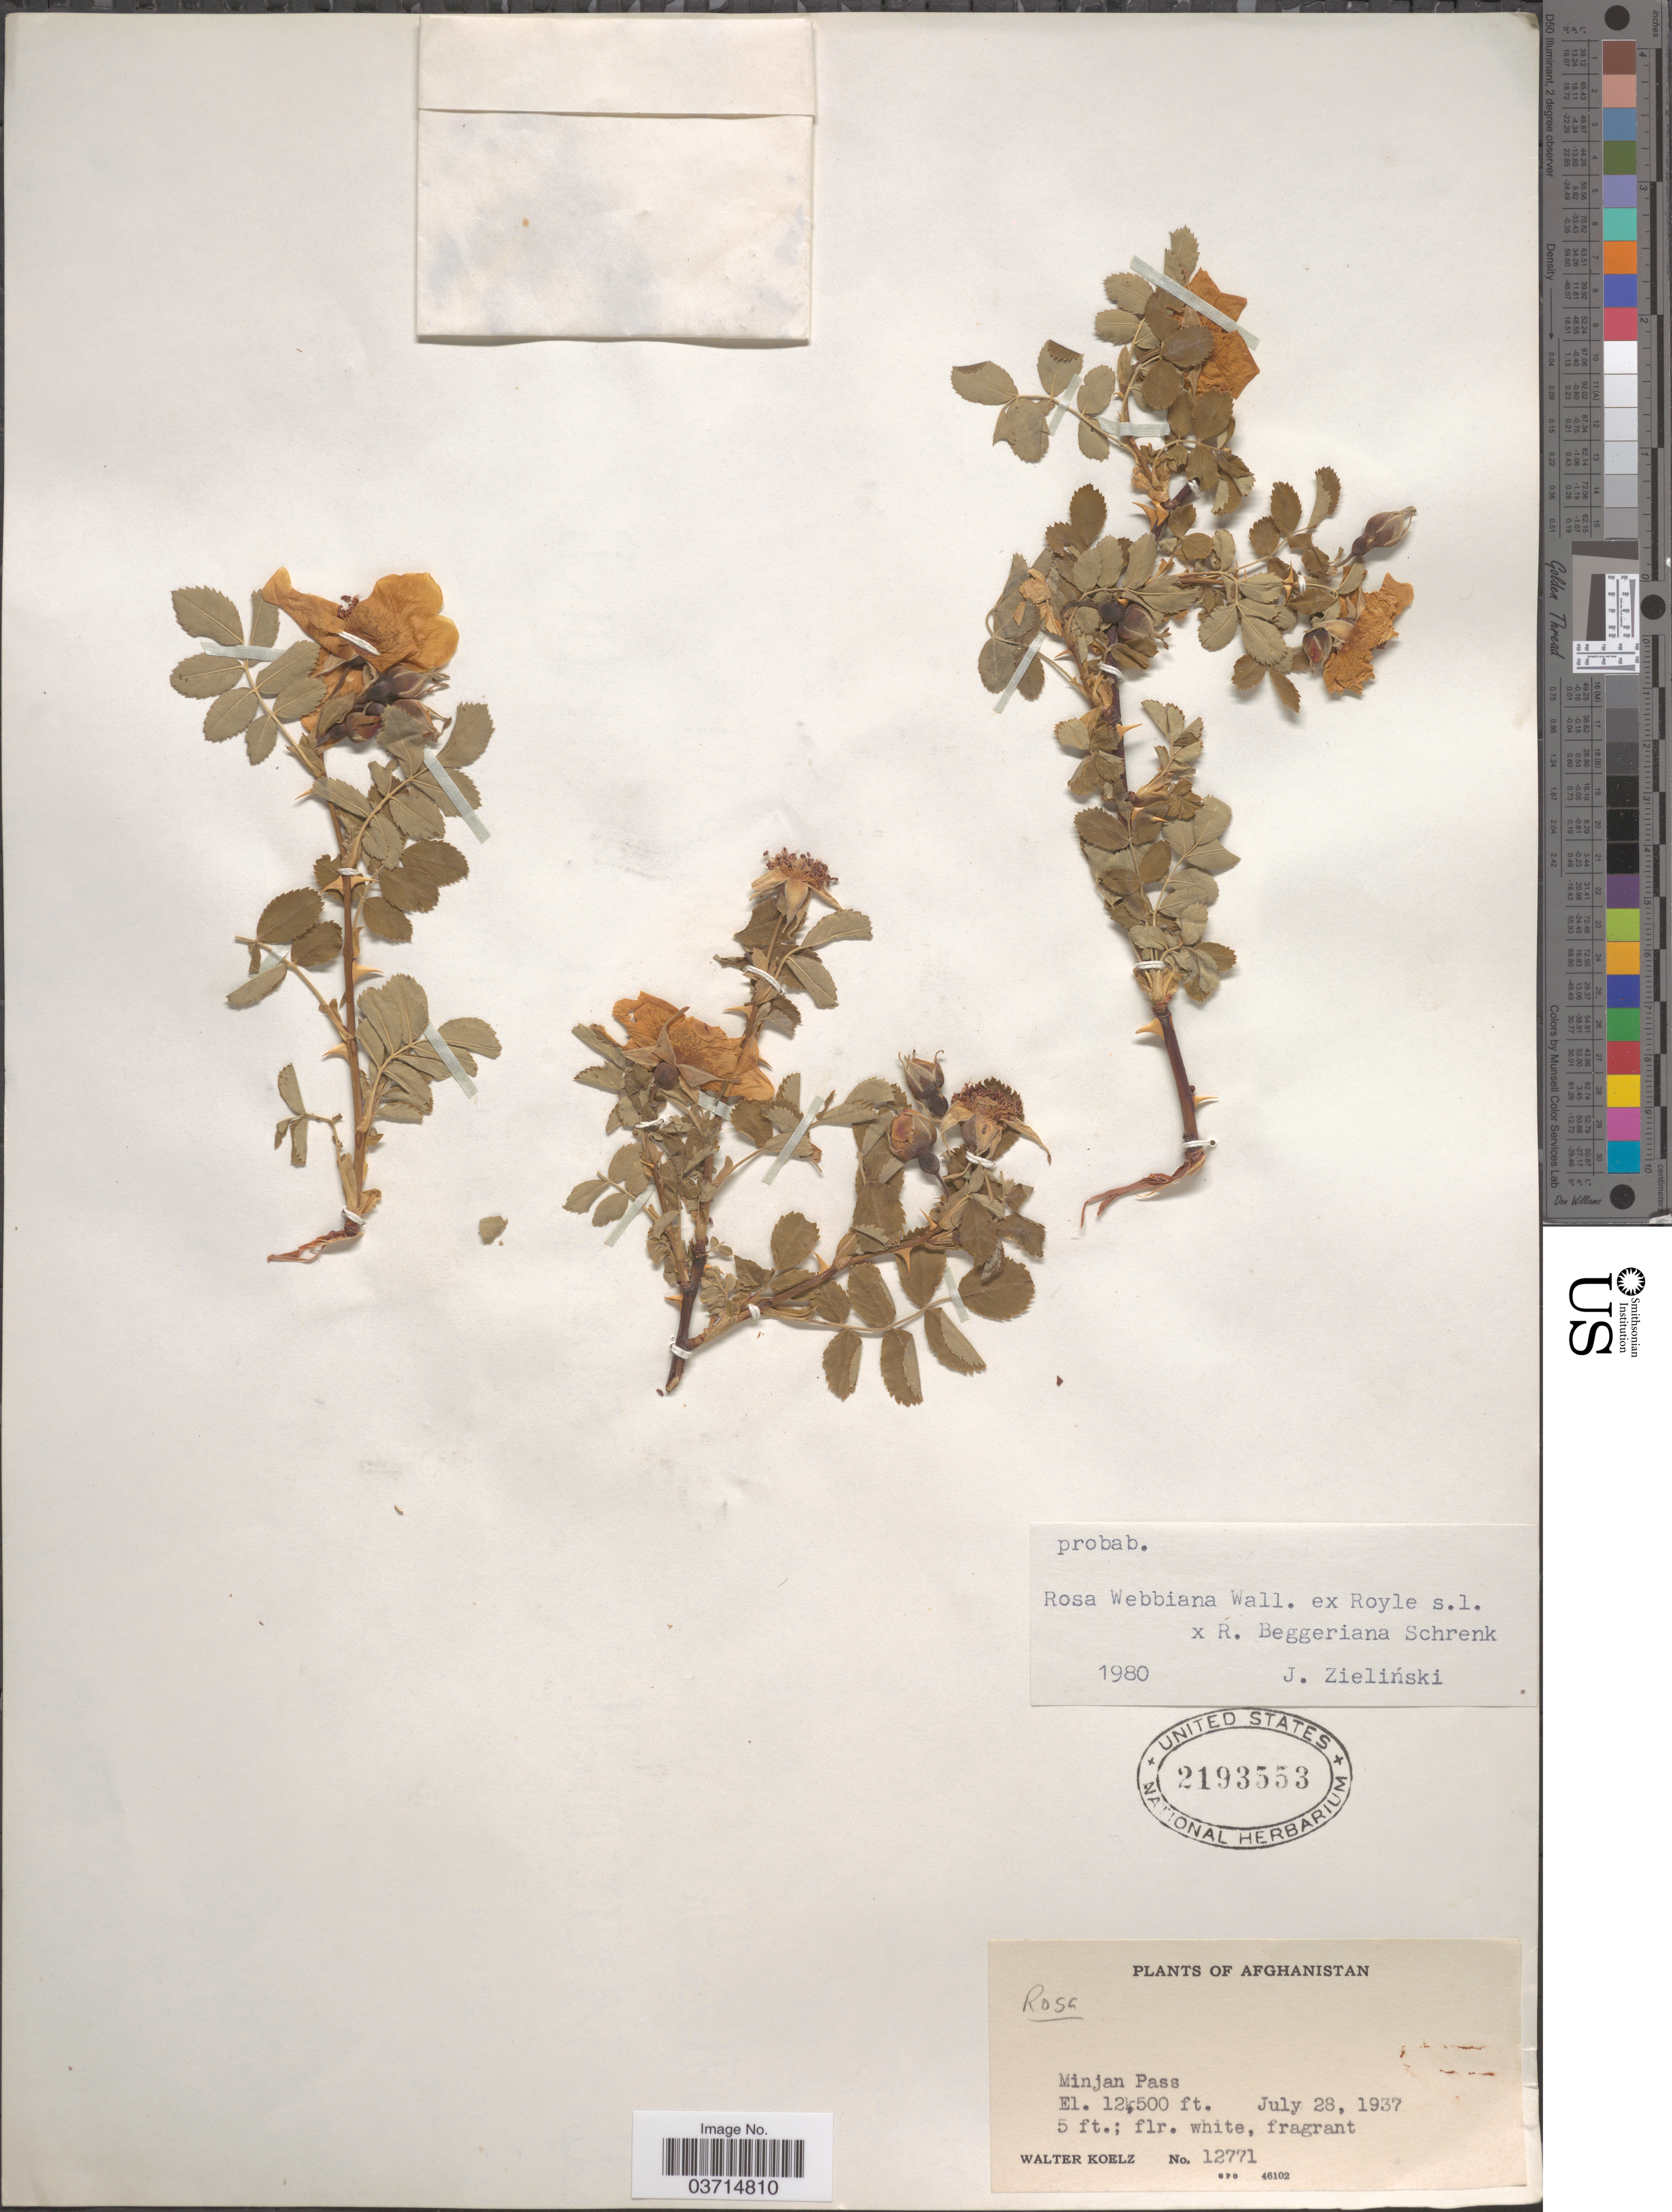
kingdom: Plantae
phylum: Tracheophyta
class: Magnoliopsida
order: Rosales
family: Rosaceae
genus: Rosa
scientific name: Rosa webbiana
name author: Wall. ex Royle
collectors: W. N. Koelz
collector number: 12771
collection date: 1937-07-28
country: Afghanistan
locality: Minjan Pass.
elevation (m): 3810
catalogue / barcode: US 2193553